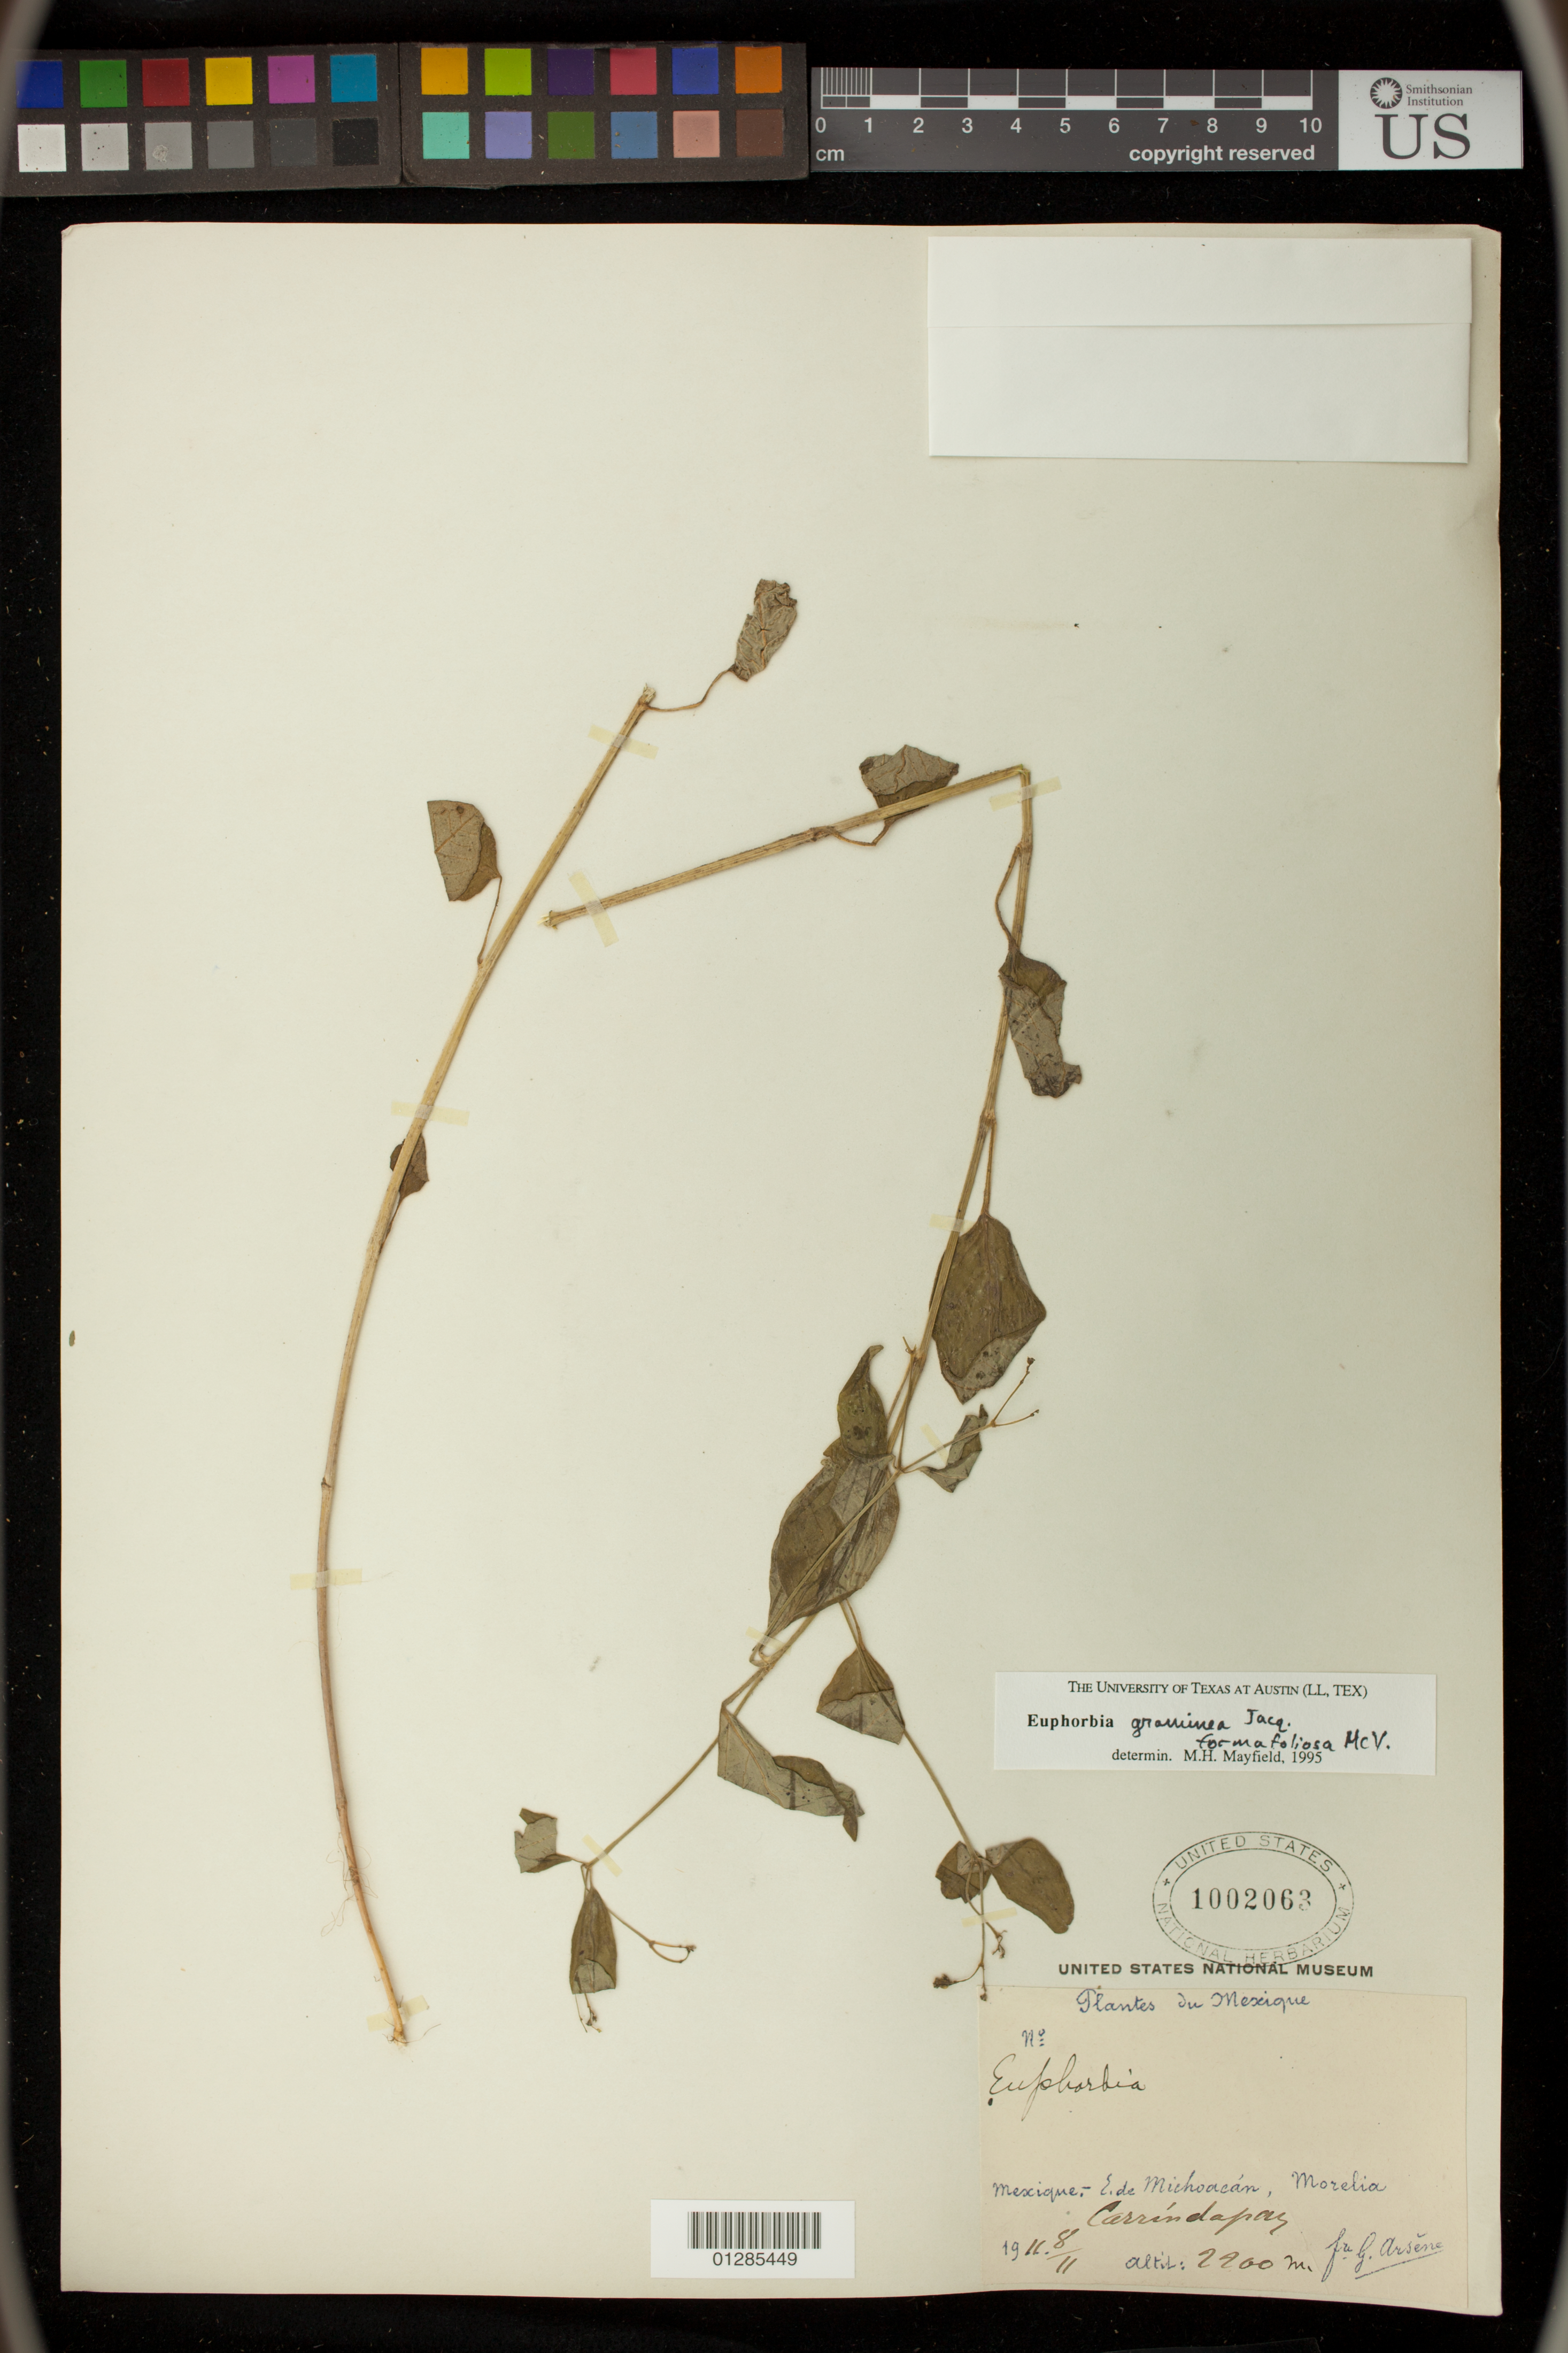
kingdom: Plantae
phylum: Tracheophyta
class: Magnoliopsida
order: Malpighiales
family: Euphorbiaceae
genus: Euphorbia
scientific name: Euphorbia graminea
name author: Jacq.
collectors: Bro. G. Arsène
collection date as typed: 11 Aug 1911 or 08 Nov 1911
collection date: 1911-08-11 or 1911-11-08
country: Mexico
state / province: Michoacán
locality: Morelia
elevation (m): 2200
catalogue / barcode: US 1002063